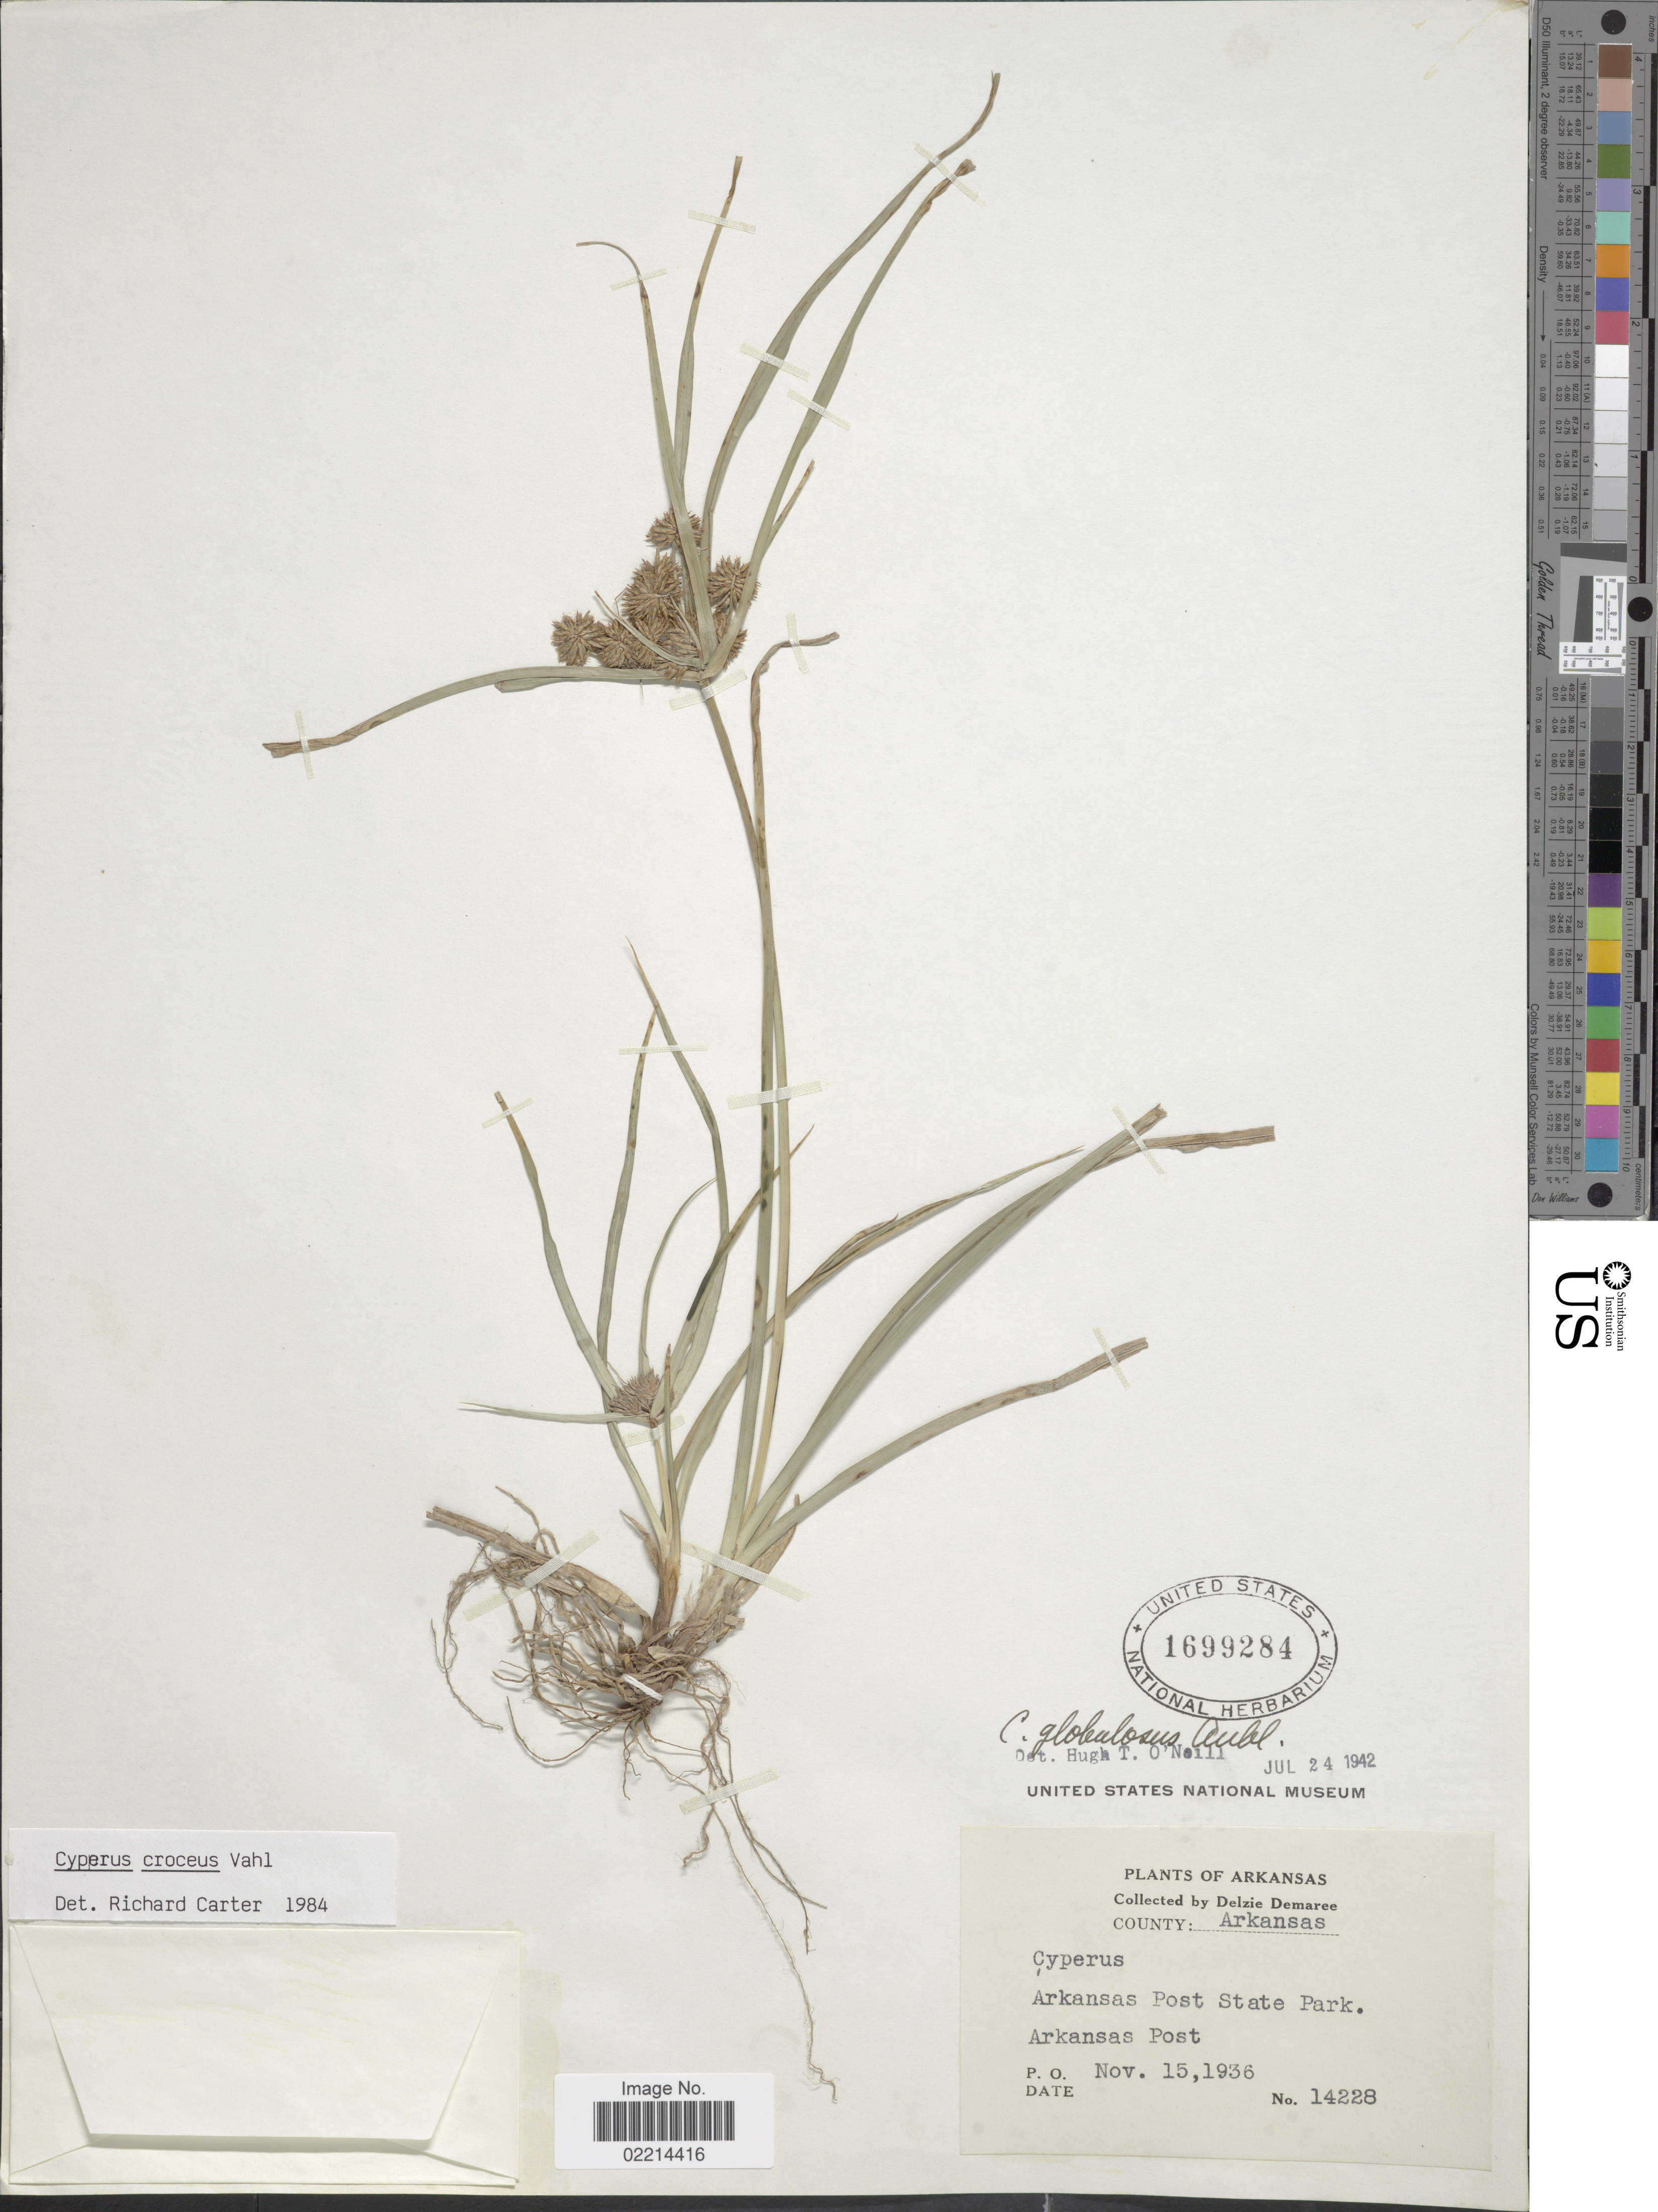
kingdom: Plantae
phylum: Tracheophyta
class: Liliopsida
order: Poales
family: Cyperaceae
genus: Cyperus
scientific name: Cyperus croceus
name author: Vahl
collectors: D. Demaree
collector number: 14228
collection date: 1936-11-15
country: United States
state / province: Arkansas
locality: County: Arkansas, Arkansas Post State Park., Arkansas Post.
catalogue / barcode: US 1699284